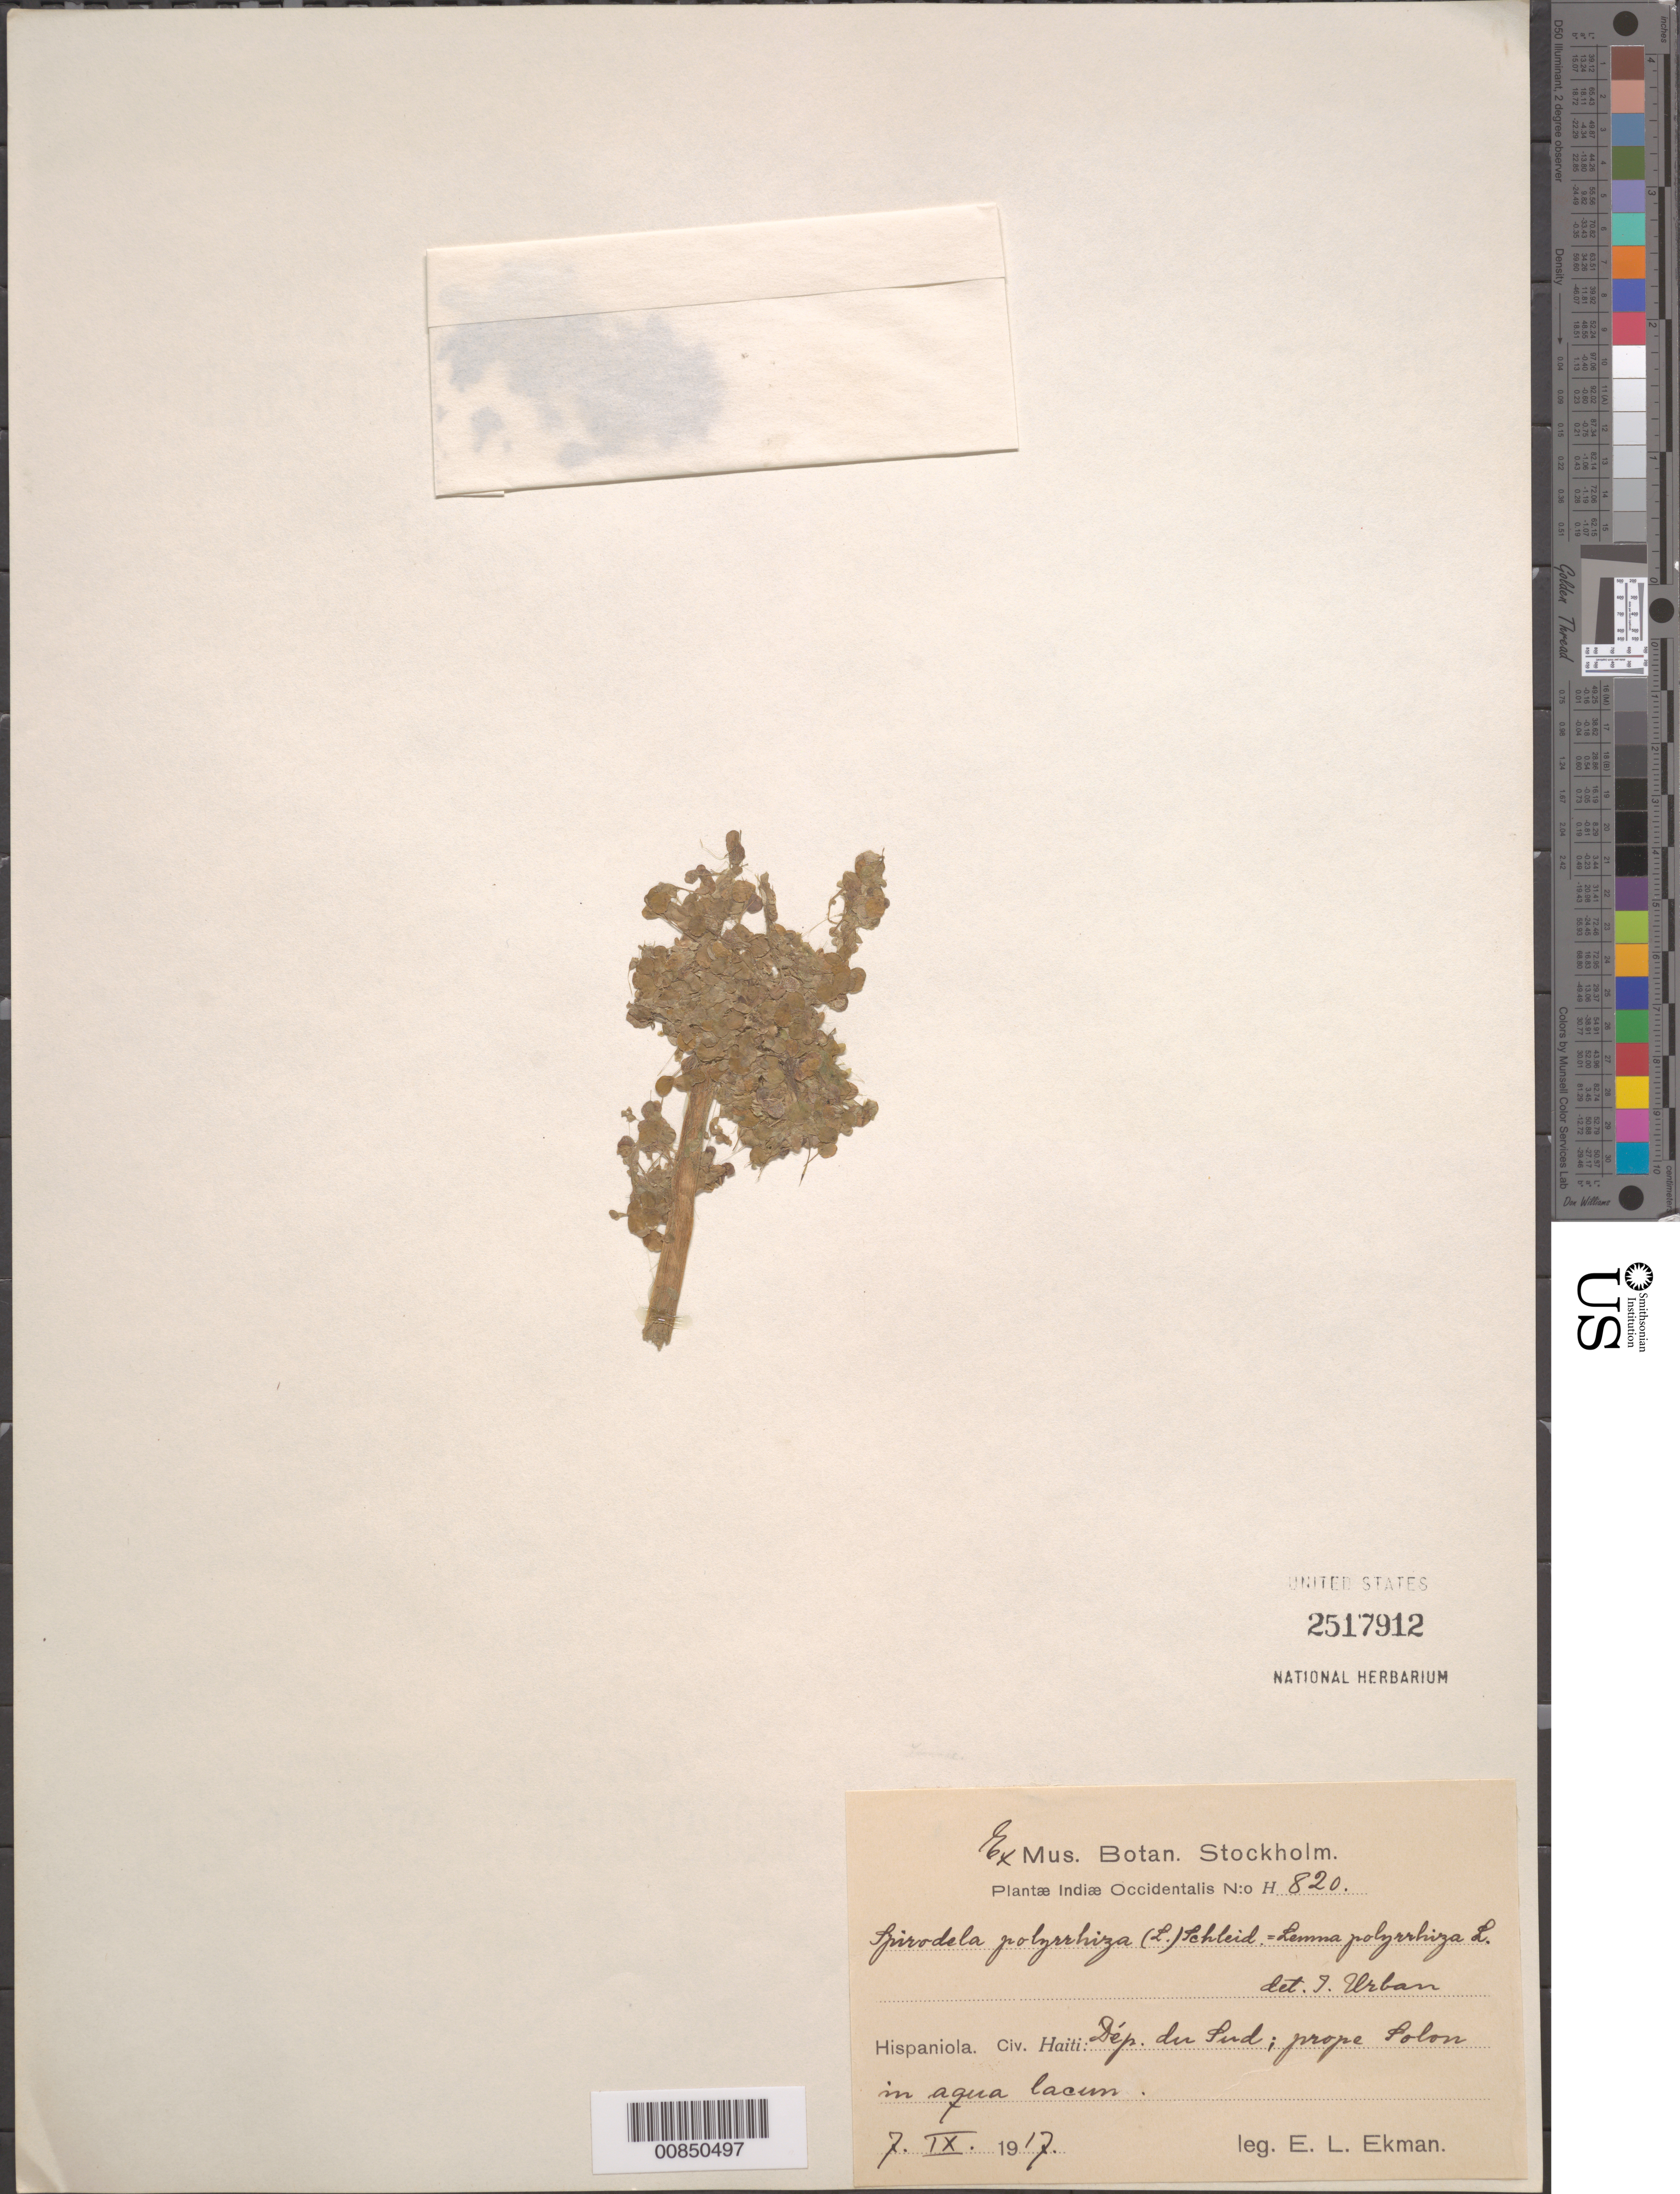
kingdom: Plantae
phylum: Tracheophyta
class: Liliopsida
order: Alismatales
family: Araceae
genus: Spirodela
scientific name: Spirodela polyrrhiza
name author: (L.) Schleid.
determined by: Urban, Ignatz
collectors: E. L. Ekman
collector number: H 820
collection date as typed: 07 Sep 1917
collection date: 1917-09-07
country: Haiti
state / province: Sud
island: Hispaniola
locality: Solon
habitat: In aqua lacum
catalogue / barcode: US 2517912